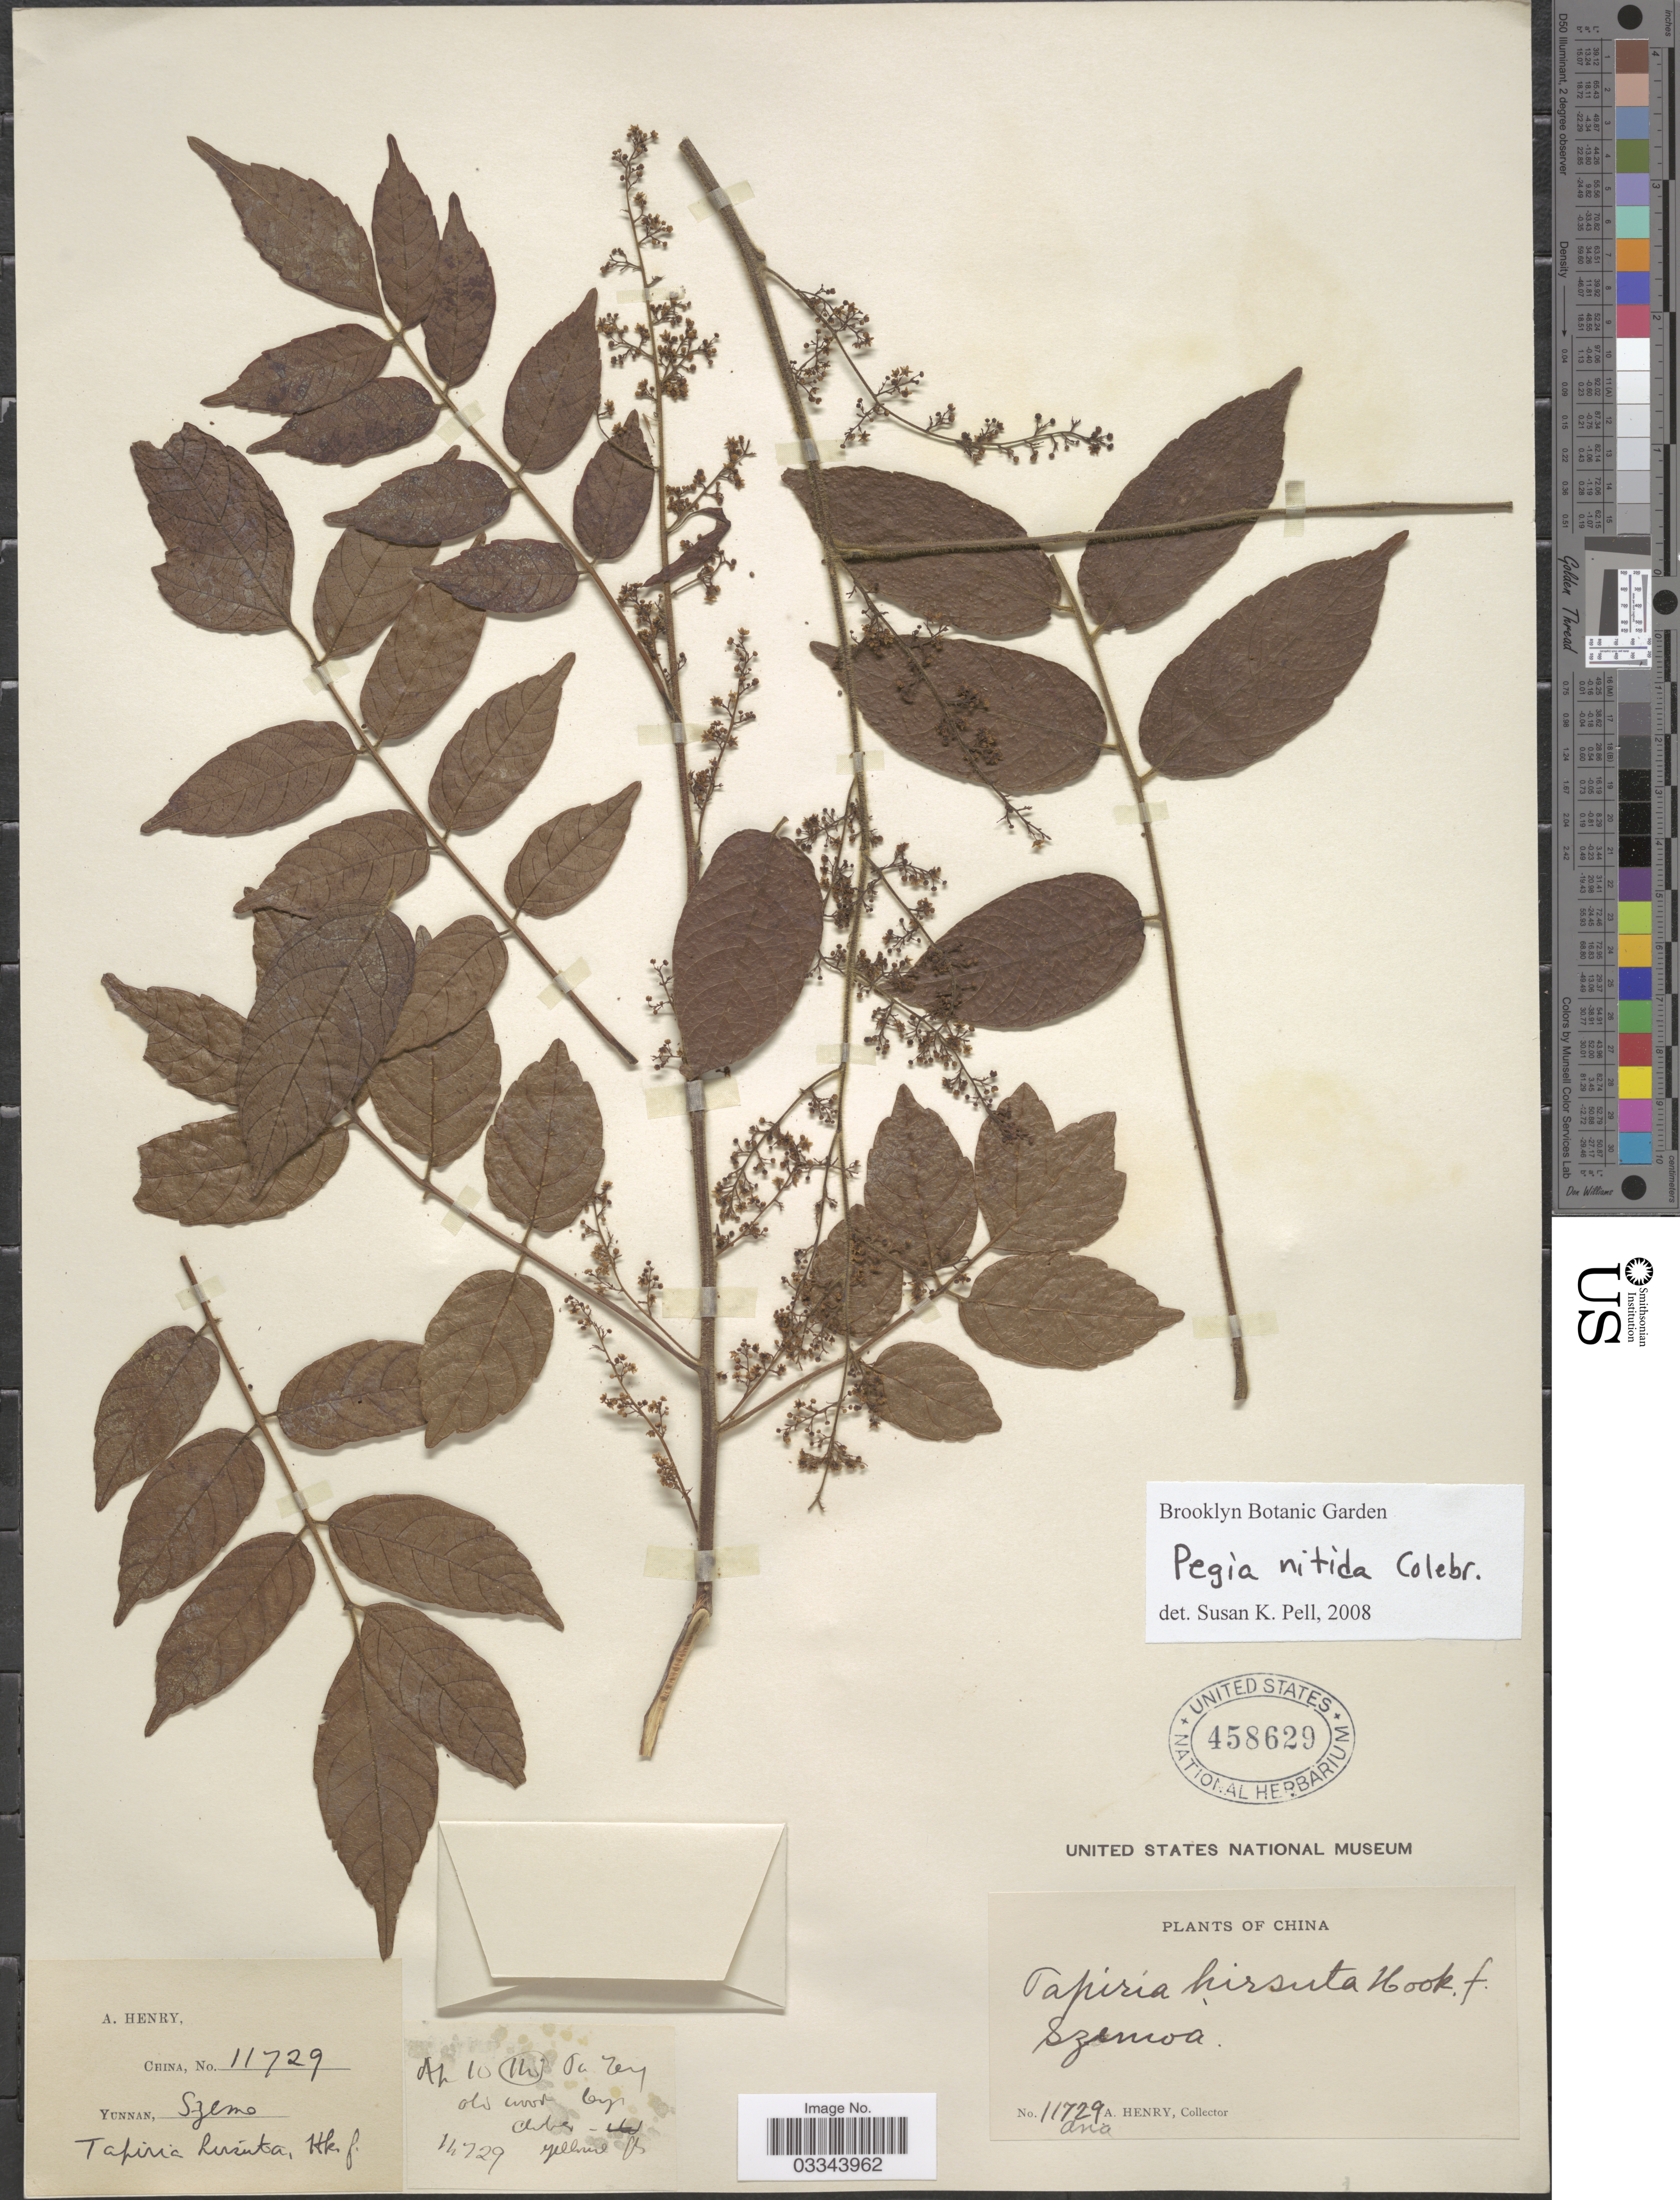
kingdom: Plantae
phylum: Tracheophyta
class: Magnoliopsida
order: Sapindales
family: Anacardiaceae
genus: Pegia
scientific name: Pegia nitida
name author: Colebr.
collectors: A. Henry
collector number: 11729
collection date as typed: Transcribed d/m/y: /4/10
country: China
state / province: Yunnan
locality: Szemoa, [illegible text].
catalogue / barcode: US 458629